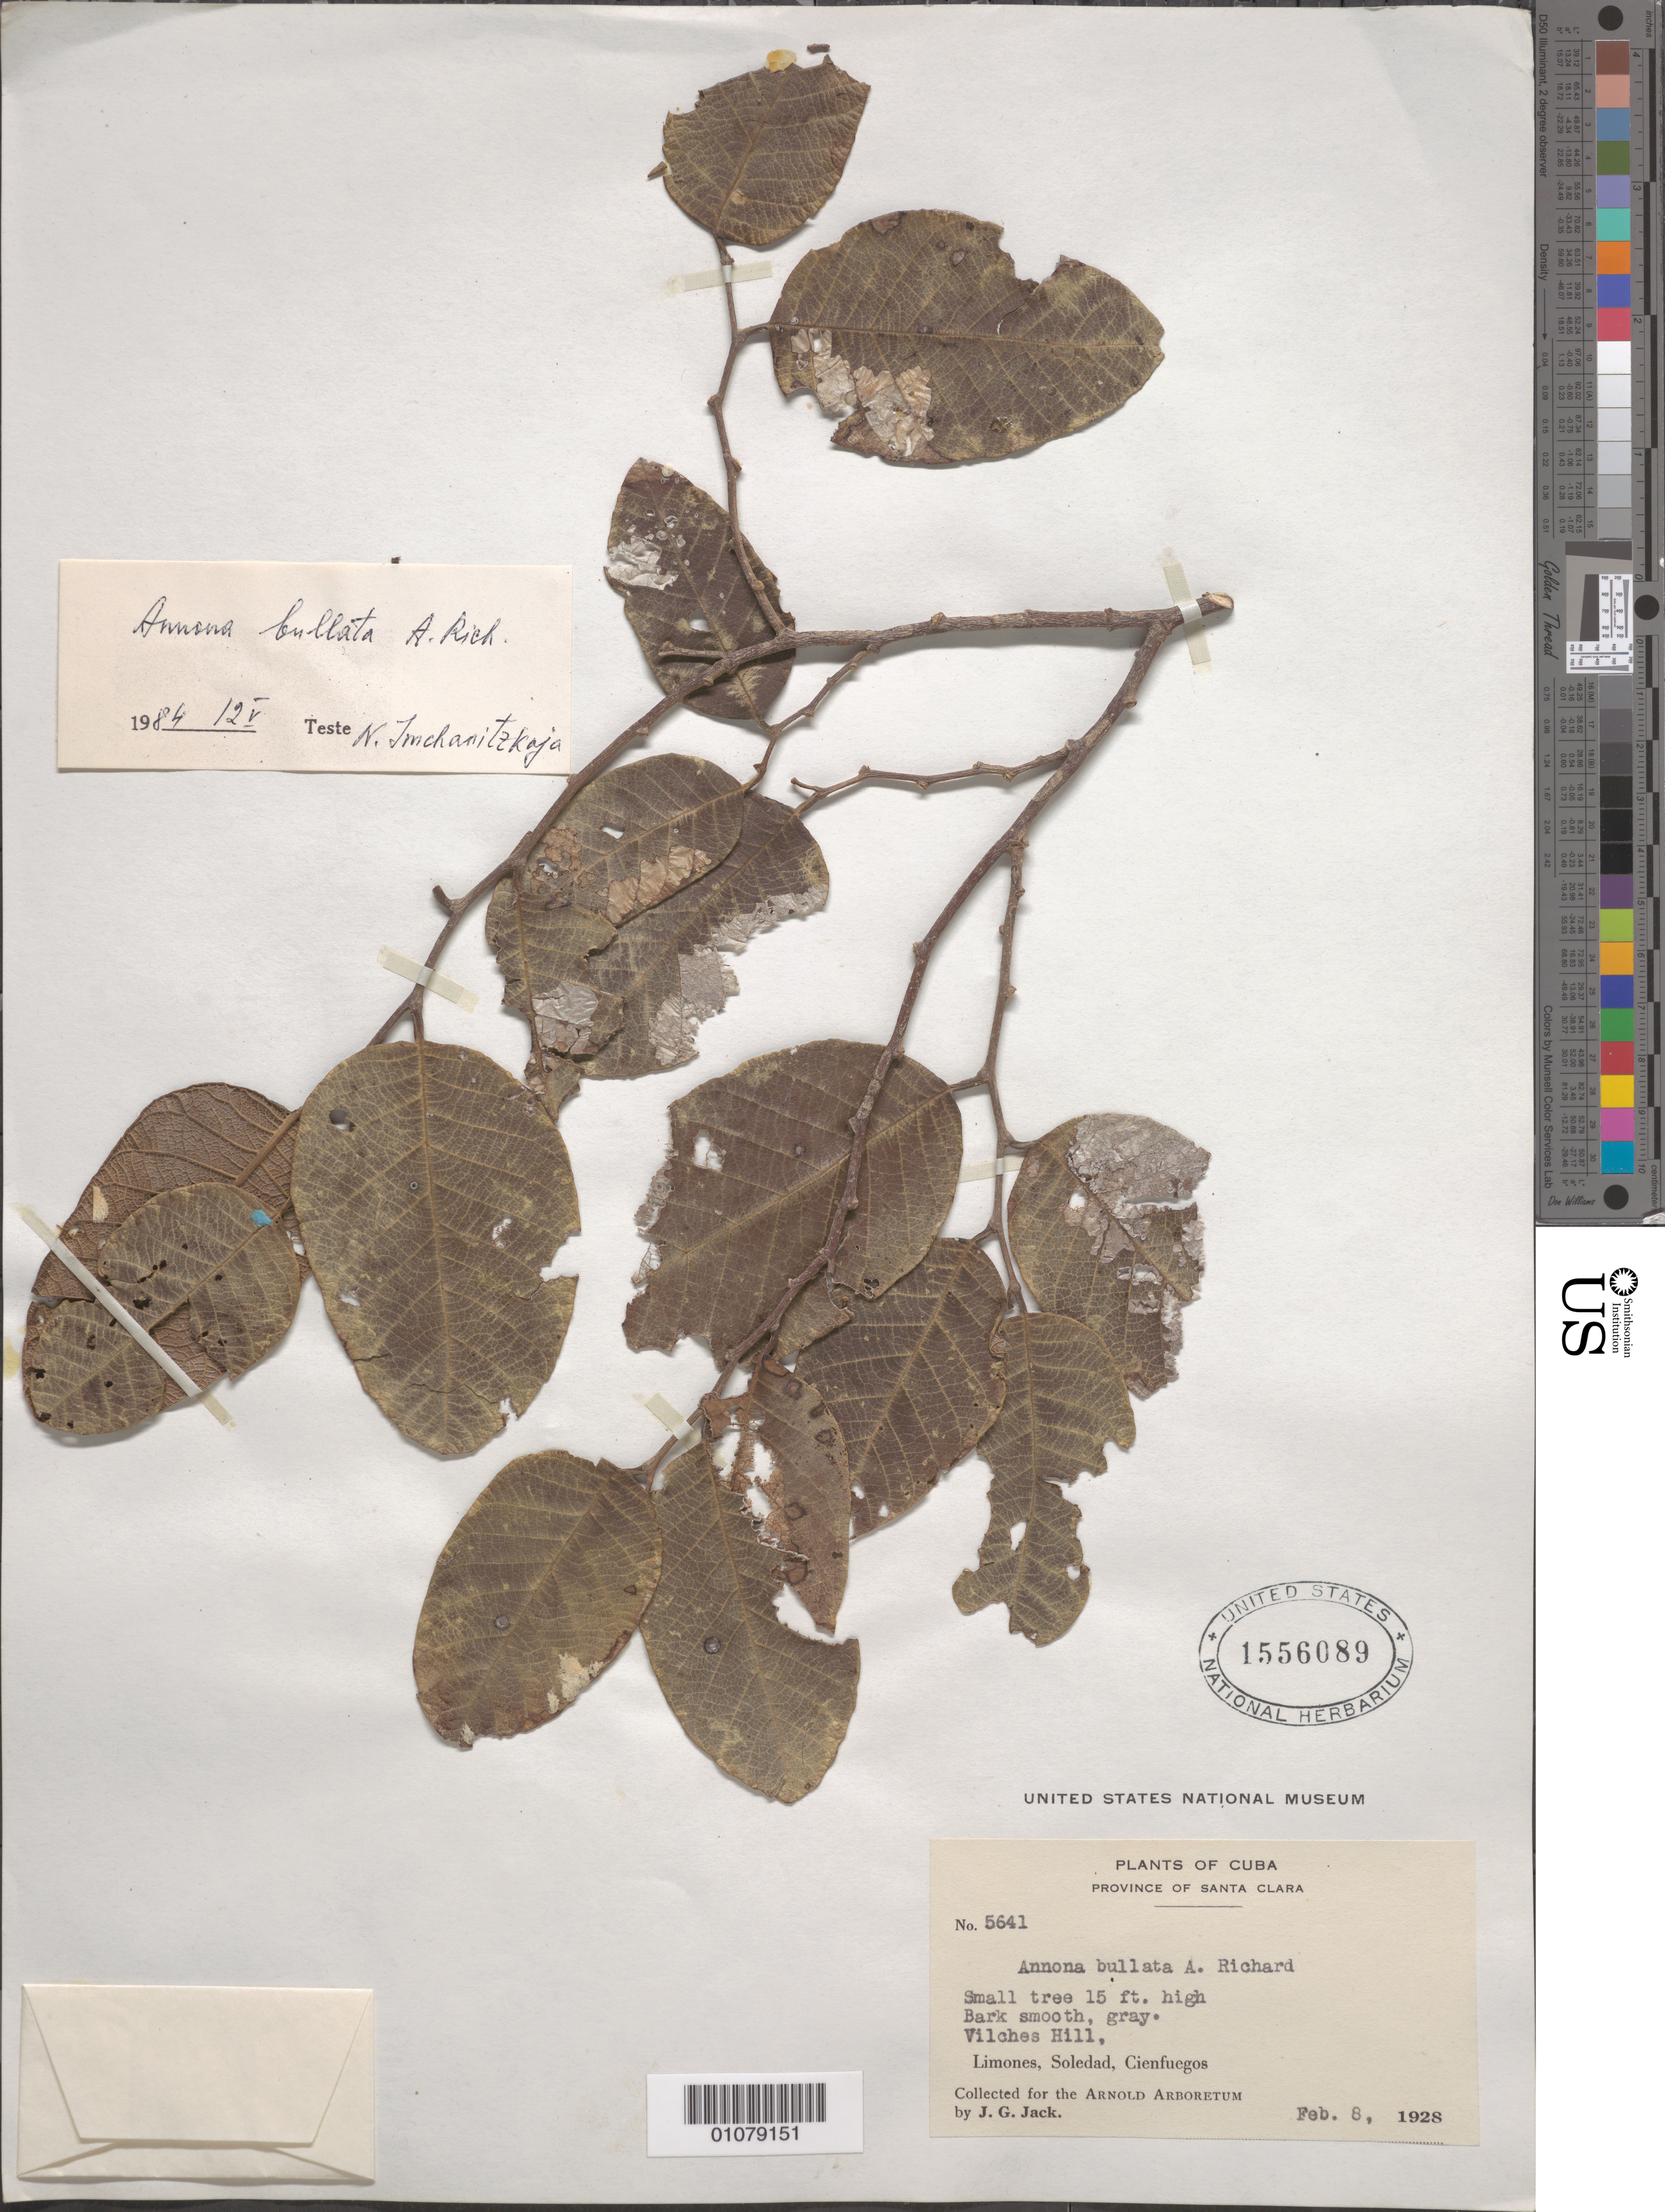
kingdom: Plantae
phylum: Tracheophyta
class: Magnoliopsida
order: Magnoliales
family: Annonaceae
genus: Annona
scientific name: Annona bullata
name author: A. Rich.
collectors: J. G. Jack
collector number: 5641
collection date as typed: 08 Feb 1928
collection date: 1928-02-08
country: Cuba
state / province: Cienfuegos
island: Cuba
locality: Vilches Hill, Limones, Soledad, Cienfuegos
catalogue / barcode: US 1556089